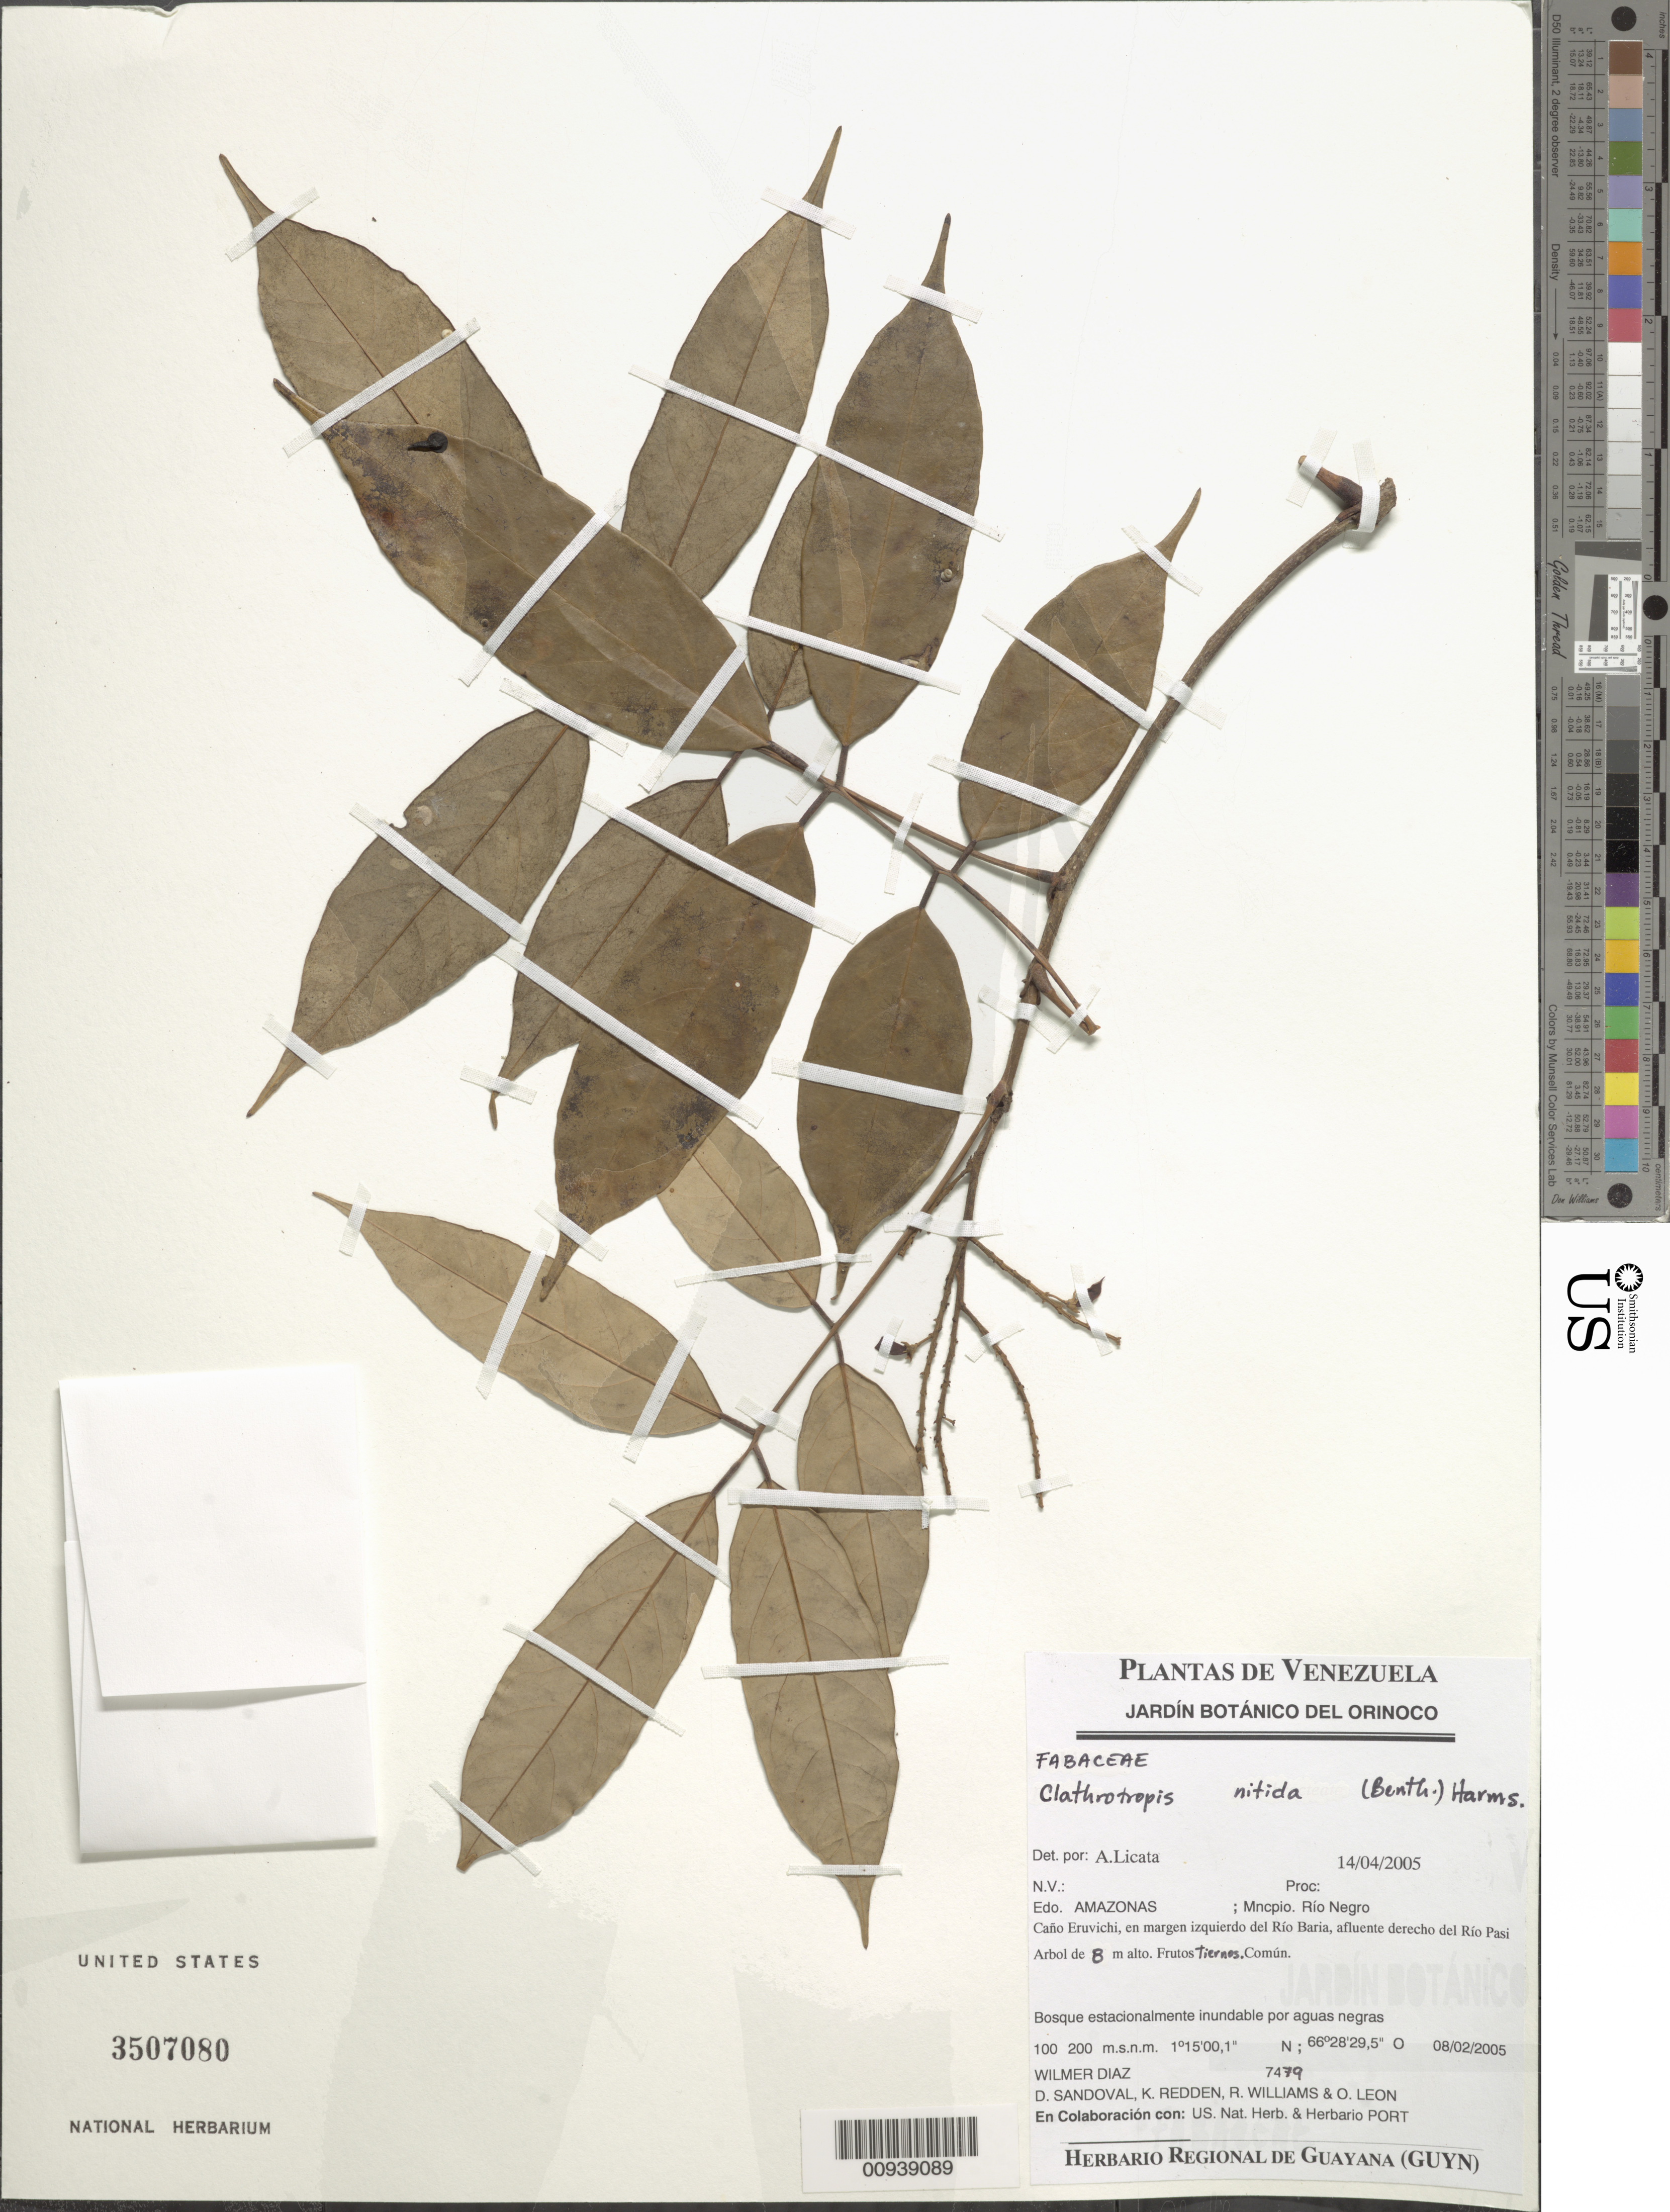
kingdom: Plantae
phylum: Tracheophyta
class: Magnoliopsida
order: Fabales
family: Fabaceae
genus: Clathrotropis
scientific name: Clathrotropis nitida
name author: Harms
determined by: Licata, A., (PORT), Univ. Nac. Exp. de los Llanos Ezequiel Zamora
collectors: W. Díaz P., D. Sandoval, K. M. Redden, R. Williams & O. León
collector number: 7479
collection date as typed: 8-Feb-05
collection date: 2005-02-08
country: Venezuela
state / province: Amazonas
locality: Mun. Río Negro, Caño Eruvichi, en margen Río Baria, afluente derecho del Río Pasimoni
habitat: Bosque estacionalmente inundable por aguas negras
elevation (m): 100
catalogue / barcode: US 3507080